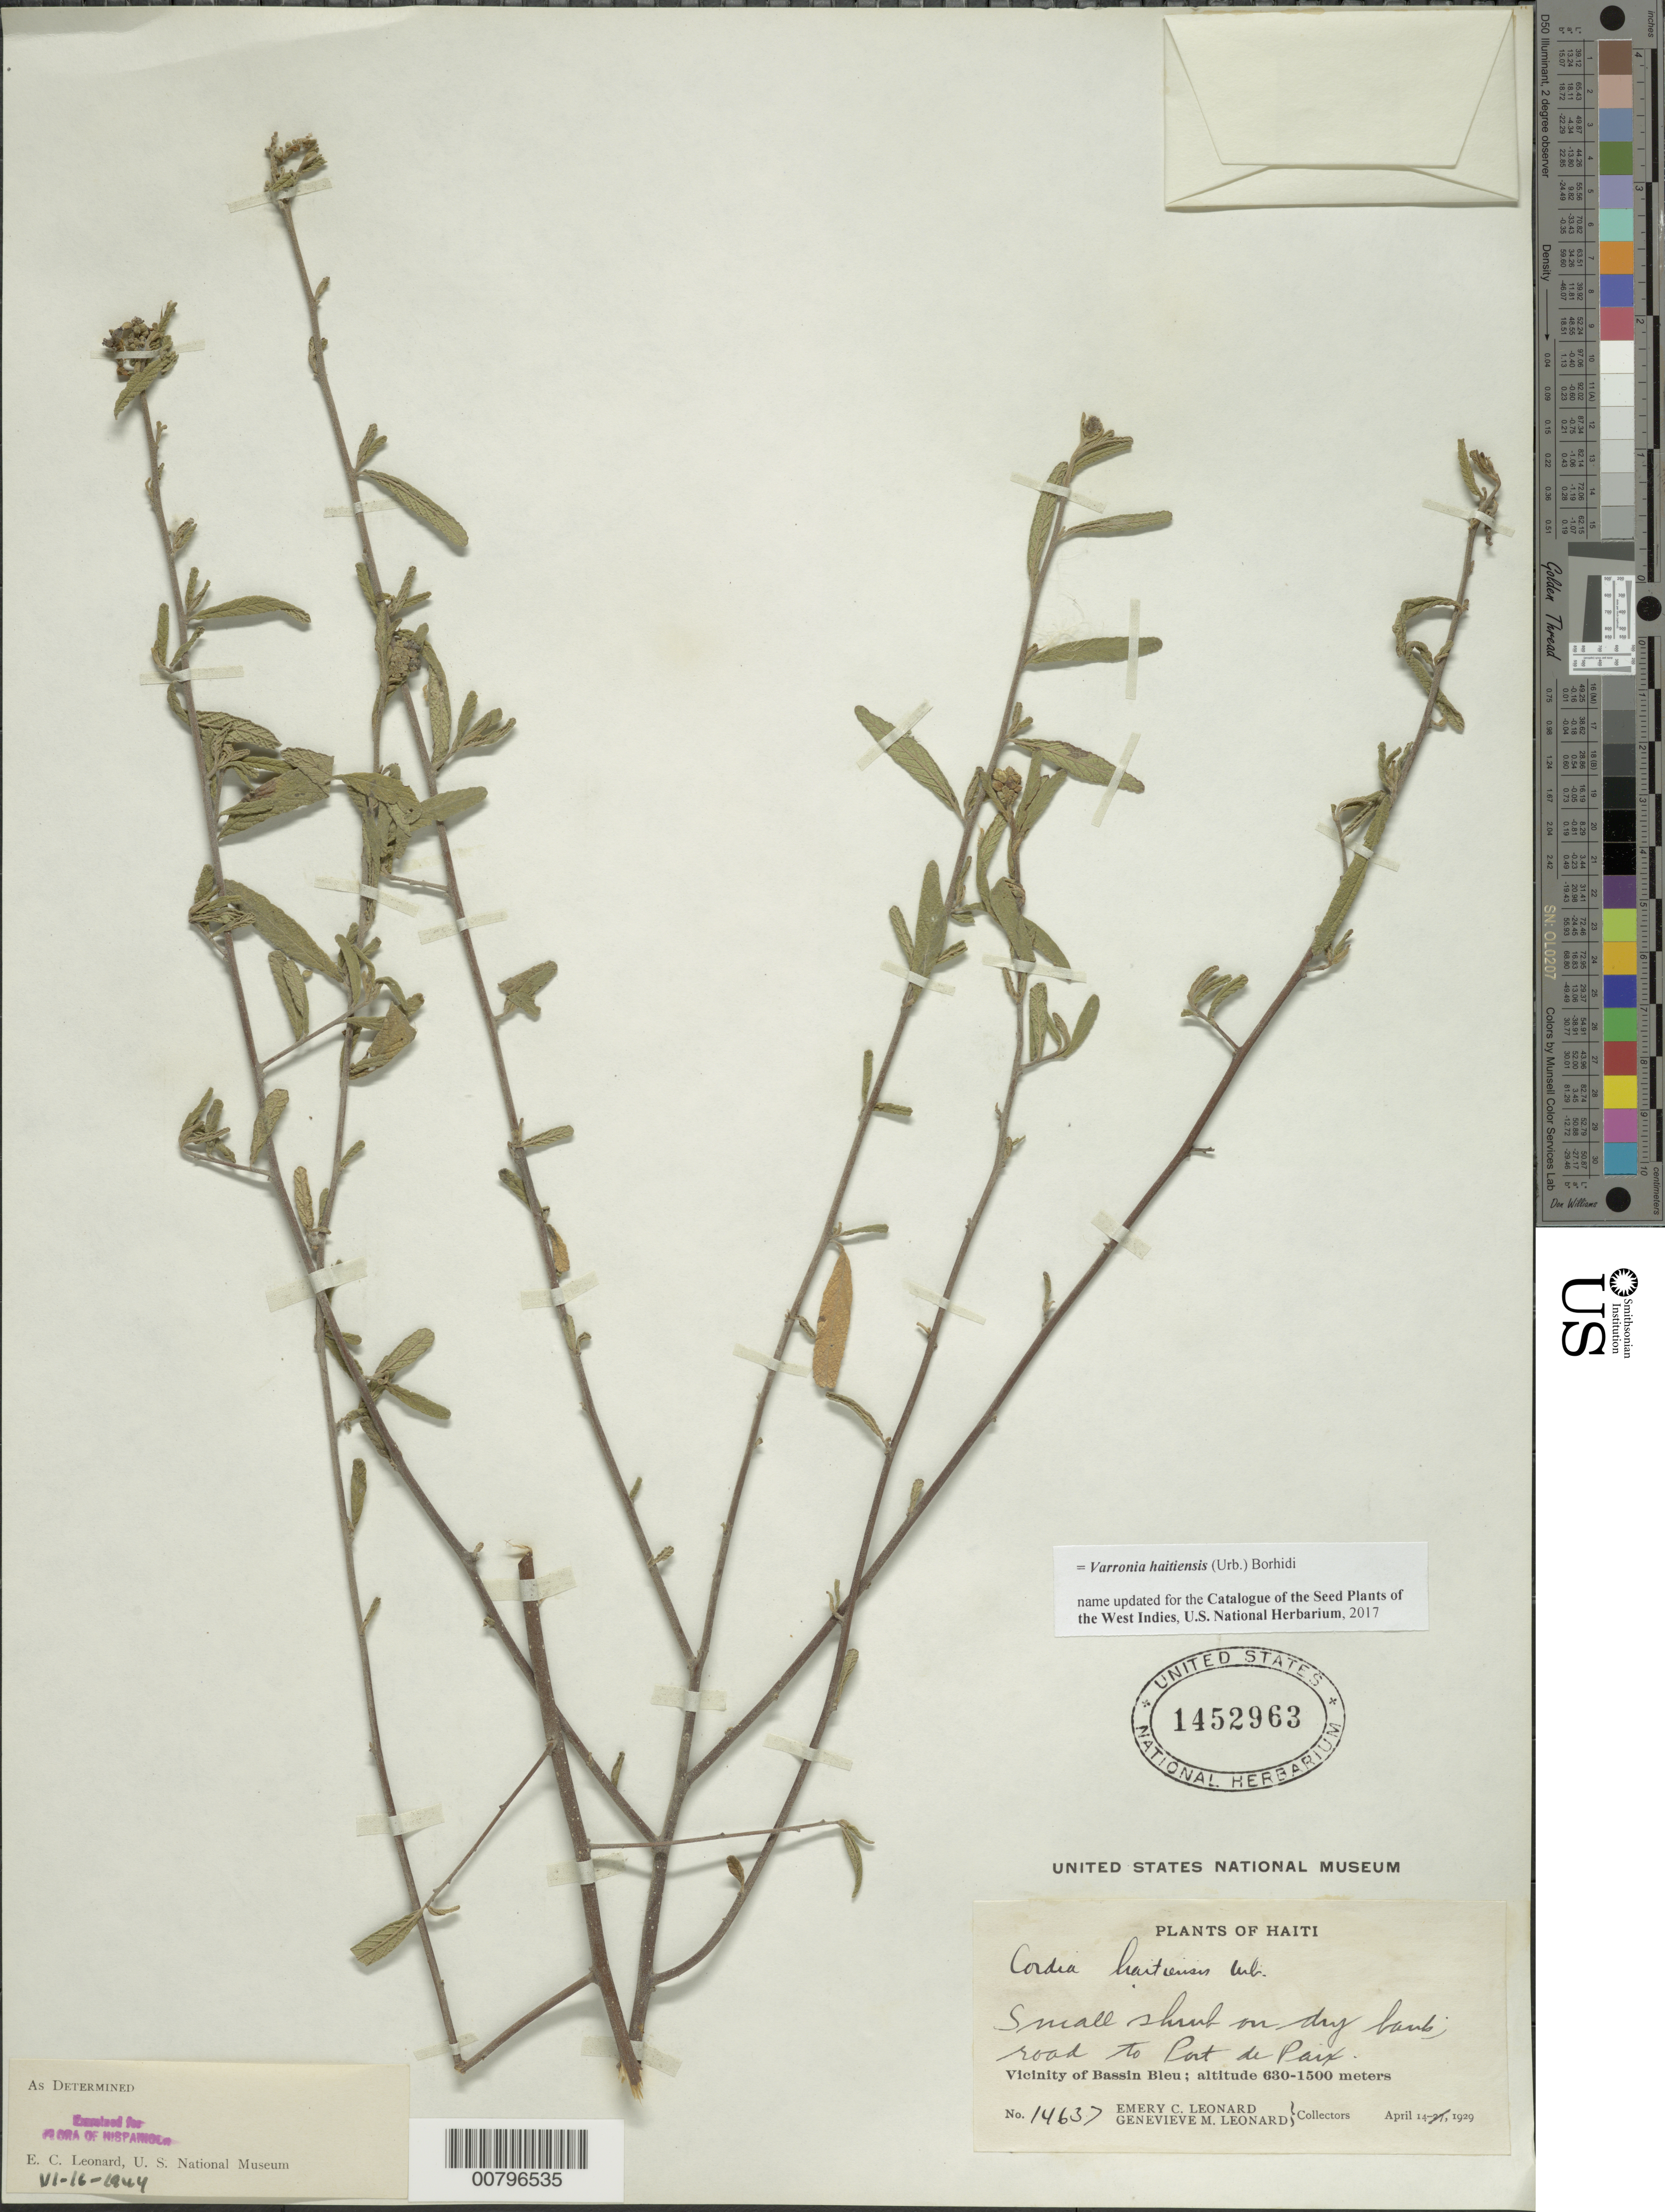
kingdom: Plantae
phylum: Tracheophyta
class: Magnoliopsida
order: Boraginales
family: Cordiaceae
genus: Varronia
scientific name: Varronia haitiensis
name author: (Urb.) Borhidi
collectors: E. C. Leonard & G. M. Leonard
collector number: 14637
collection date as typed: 14 Apr 1929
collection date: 1929-04-14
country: Haiti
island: Hispaniola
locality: Vicinity of Bassin Bleu, road to Port de Paix.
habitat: Dry banks.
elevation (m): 630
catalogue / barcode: US 1452963